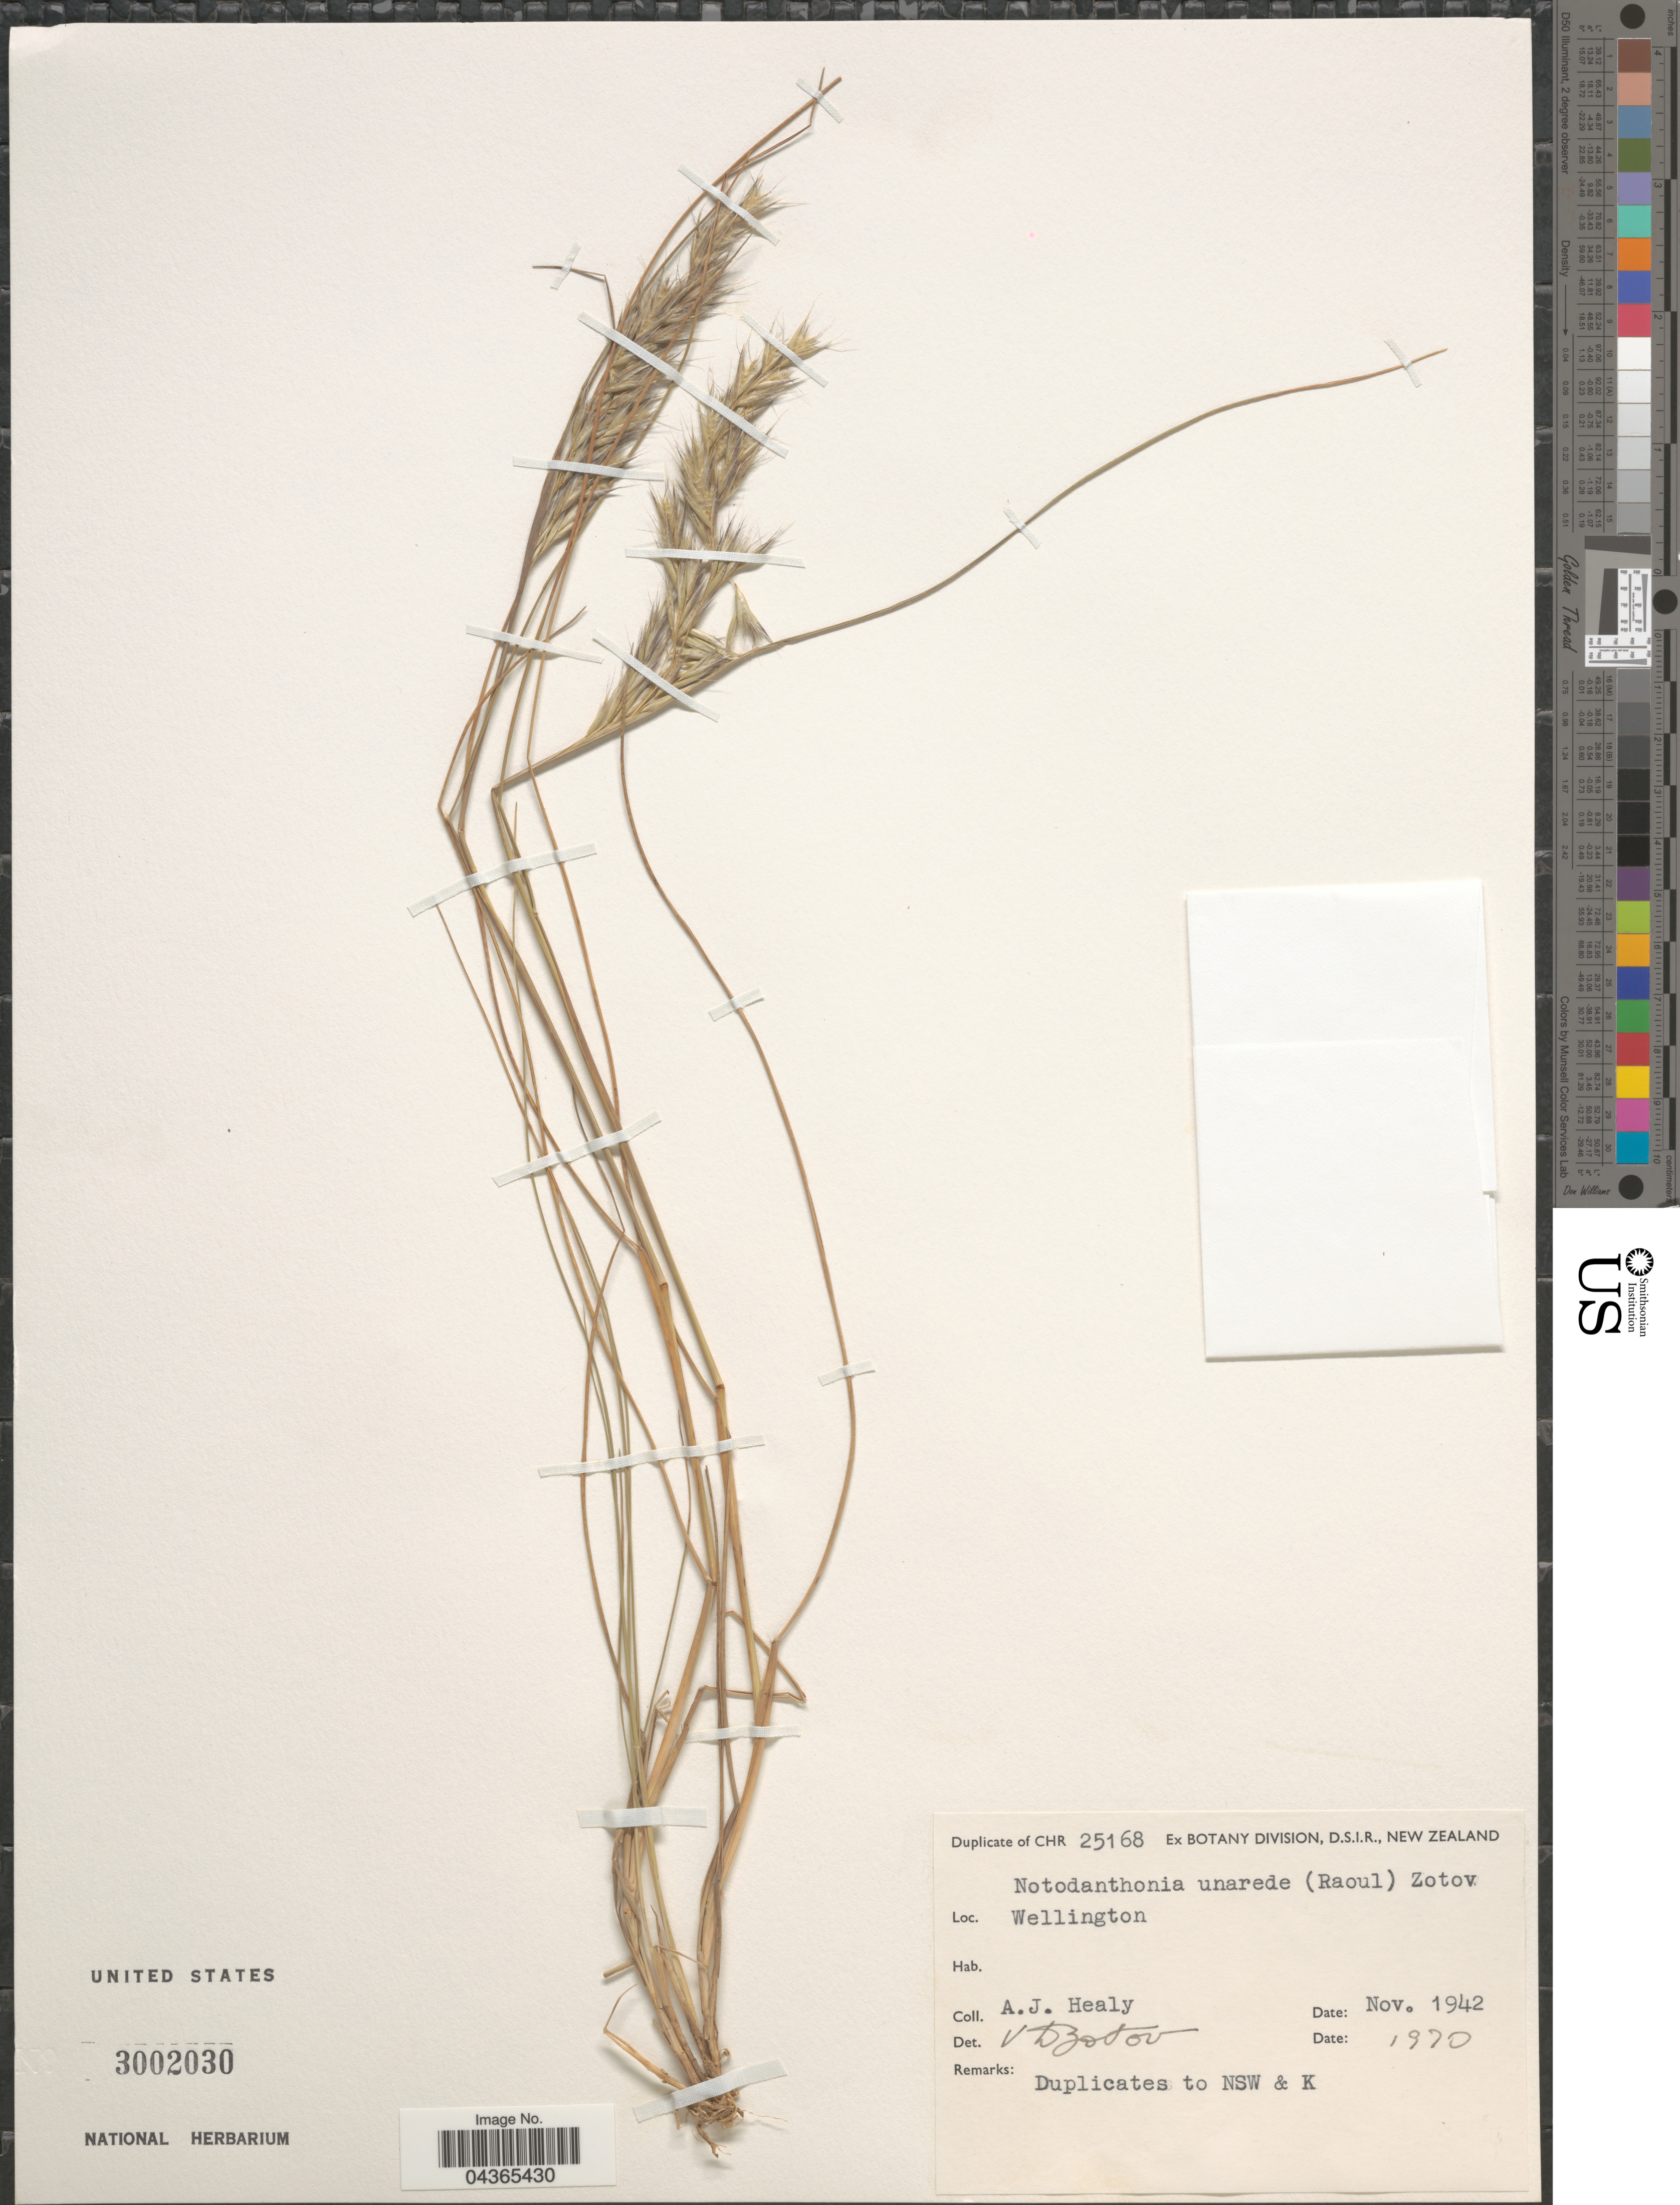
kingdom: Plantae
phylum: Tracheophyta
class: Liliopsida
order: Poales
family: Poaceae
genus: Rytidosperma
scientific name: Rytidosperma unarede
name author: (M. Raoul) Connor & Edgar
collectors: A. Healy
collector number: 25168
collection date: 1942-11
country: New Zealand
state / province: Wellington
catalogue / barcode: US 3002030